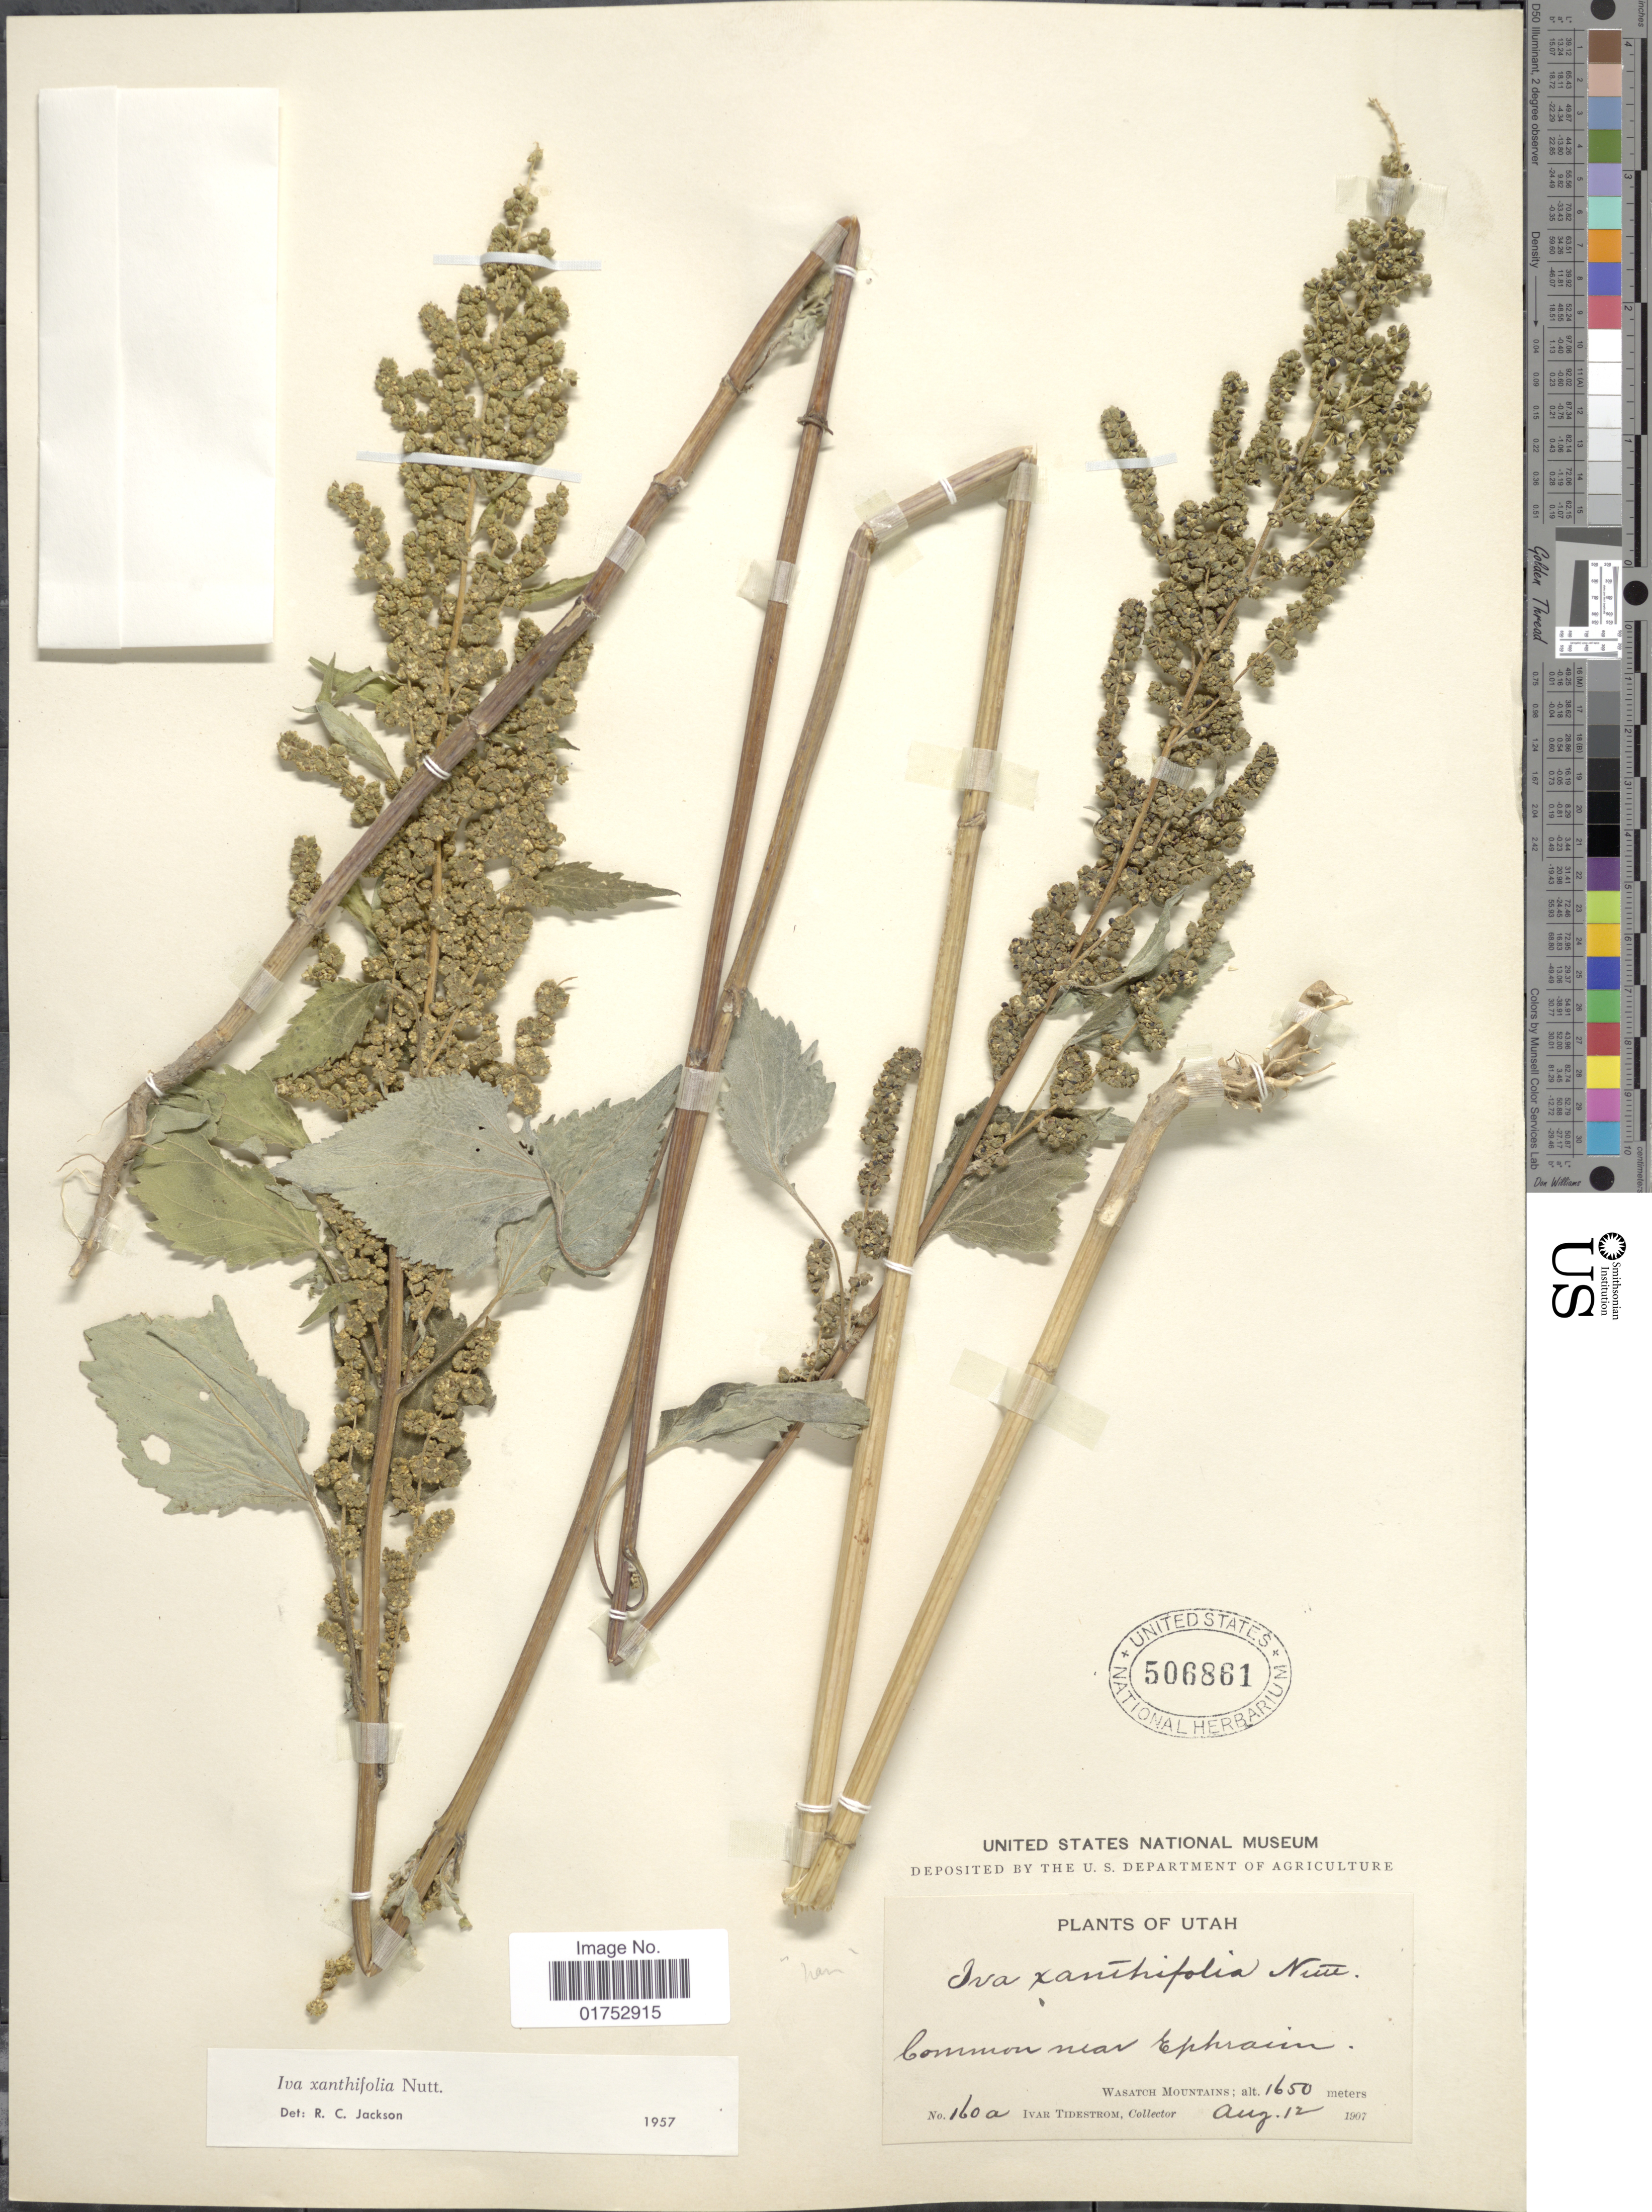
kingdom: Plantae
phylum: Tracheophyta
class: Magnoliopsida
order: Asterales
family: Asteraceae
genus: Iva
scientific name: Iva xanthifolia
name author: Nutt.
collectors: I. F. Tidestrom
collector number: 160a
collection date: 1907-08-12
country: United States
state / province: Utah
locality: Near Ephraim, Wasatch Mountains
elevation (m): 1650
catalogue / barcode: US 506861